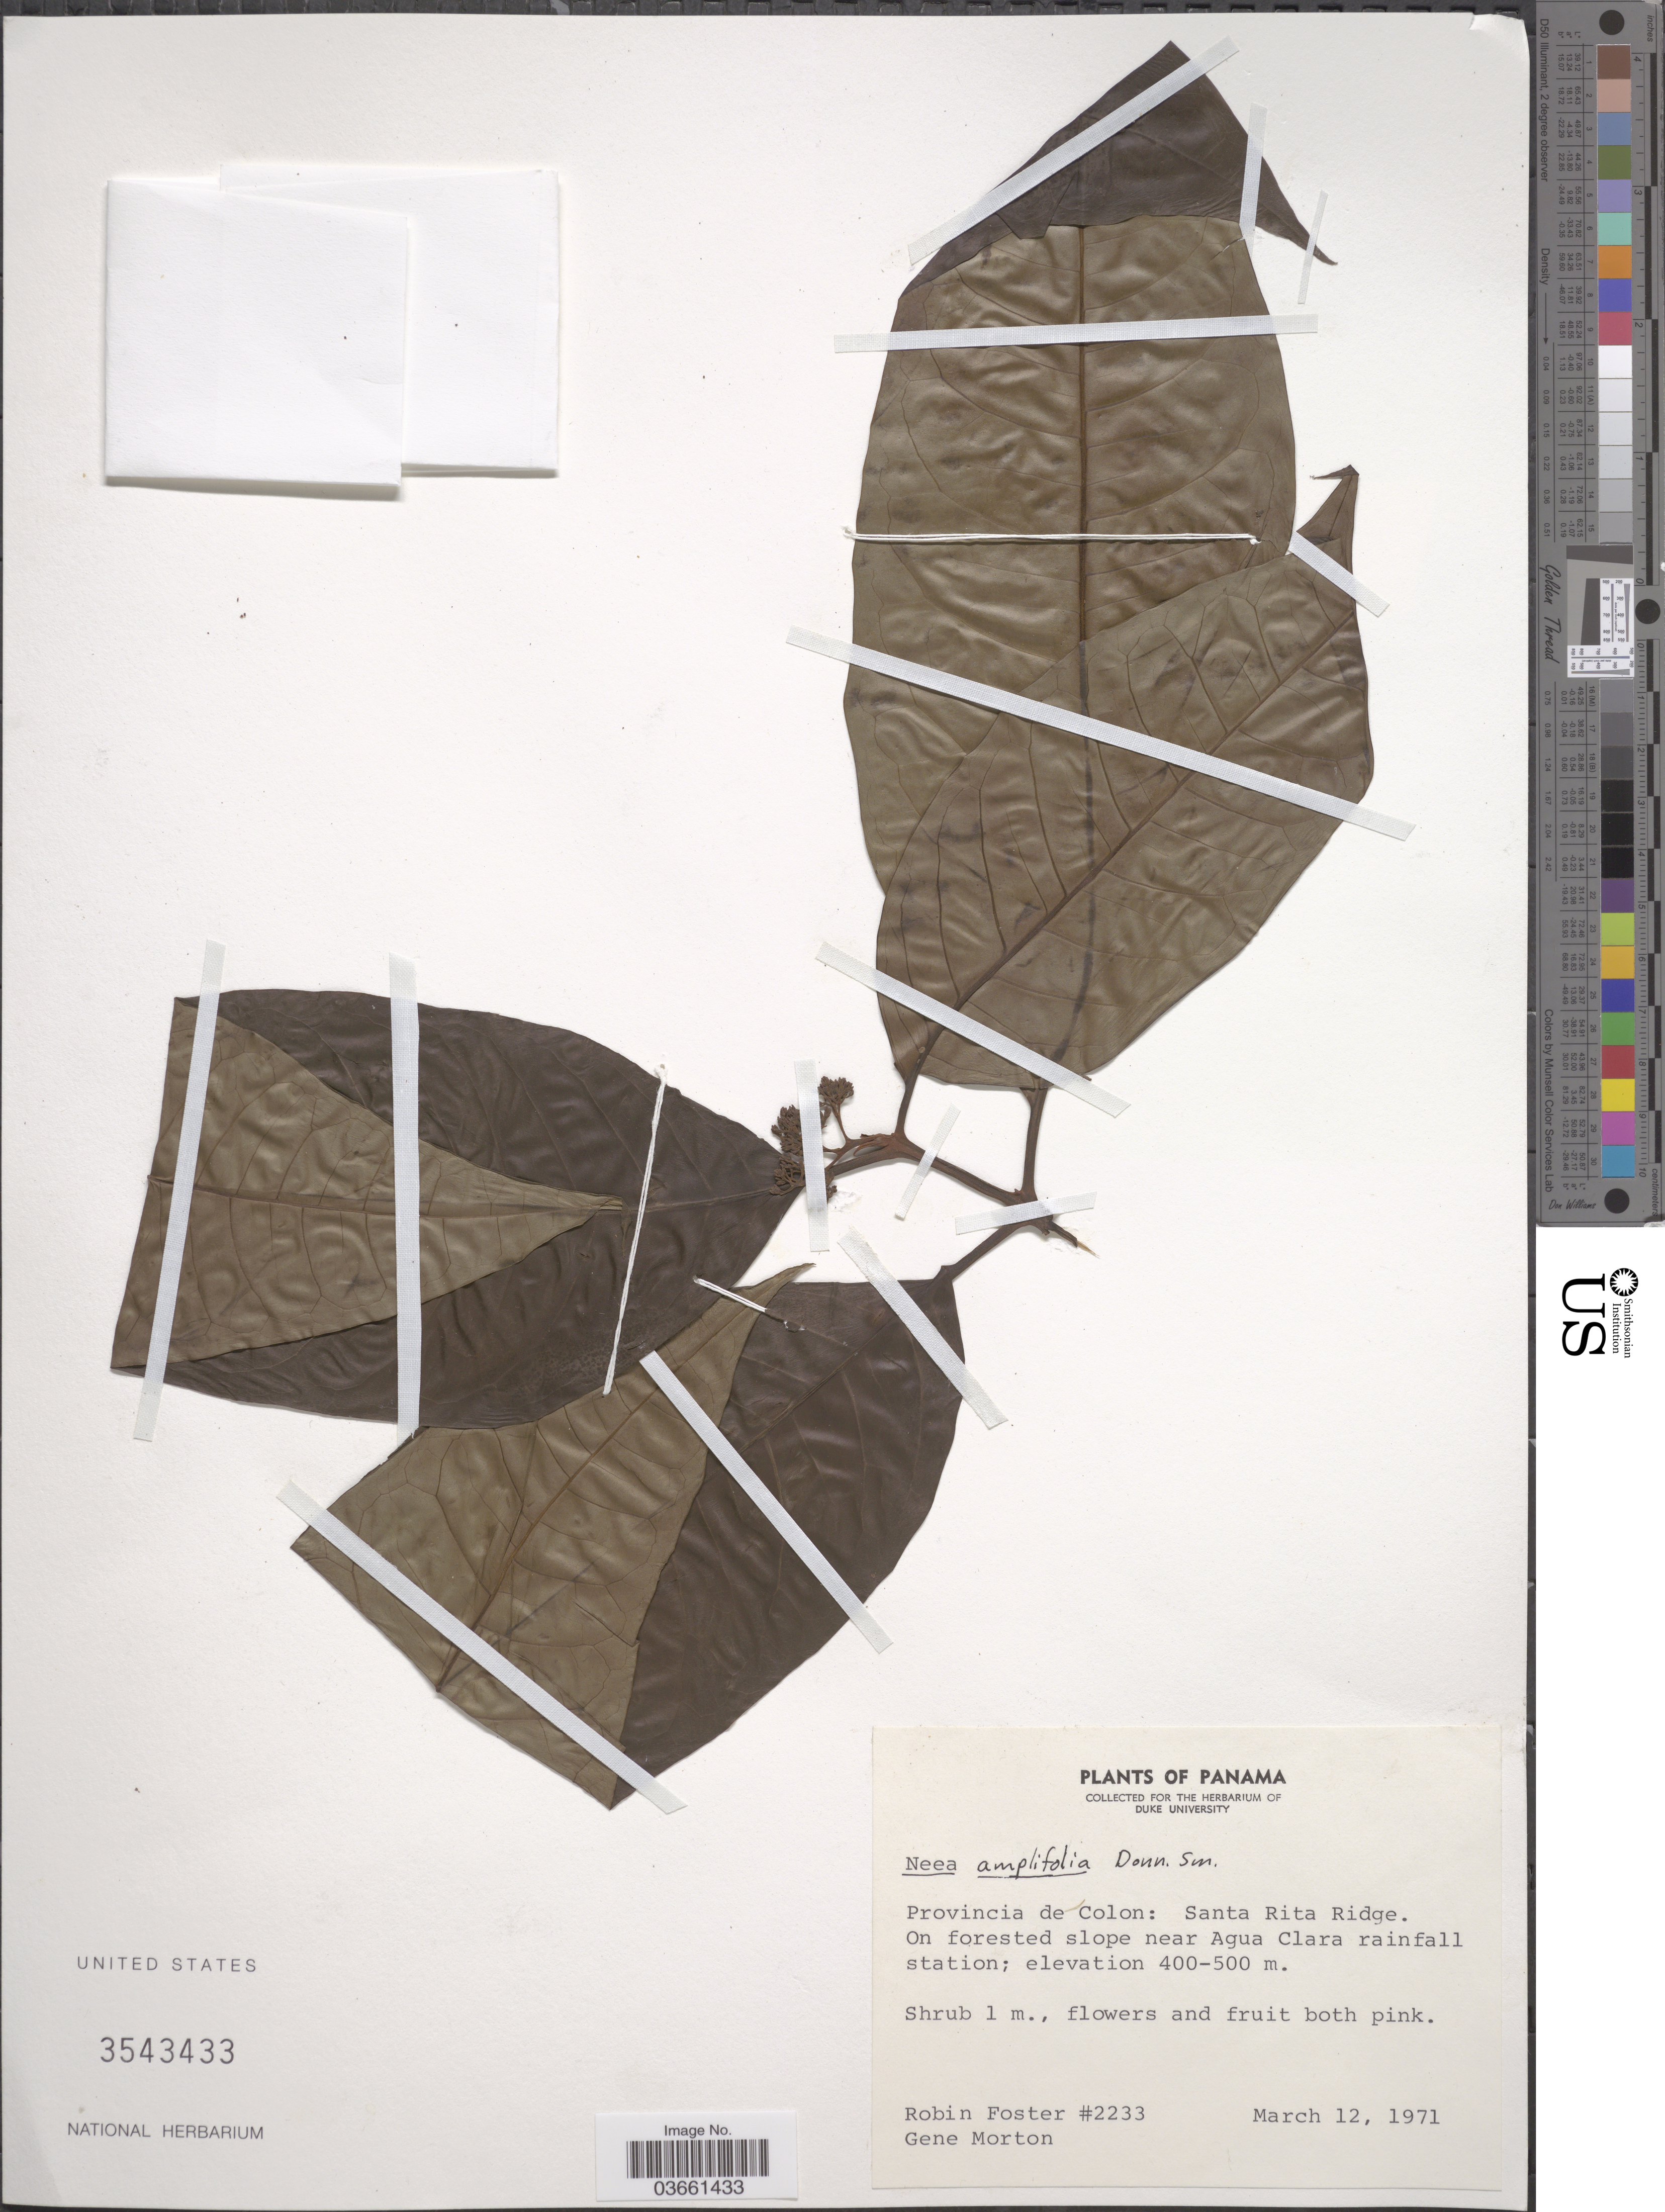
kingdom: Plantae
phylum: Tracheophyta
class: Magnoliopsida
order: Caryophyllales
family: Nyctaginaceae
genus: Neea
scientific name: Neea amplifolia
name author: Donn. Sm.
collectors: R. B. Foster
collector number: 2233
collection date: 1971-03-12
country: Panama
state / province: Colón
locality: Santa Rita Ridge. On forested slope near Agua Clara rainfall station.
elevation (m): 400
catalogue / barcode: US 3543433